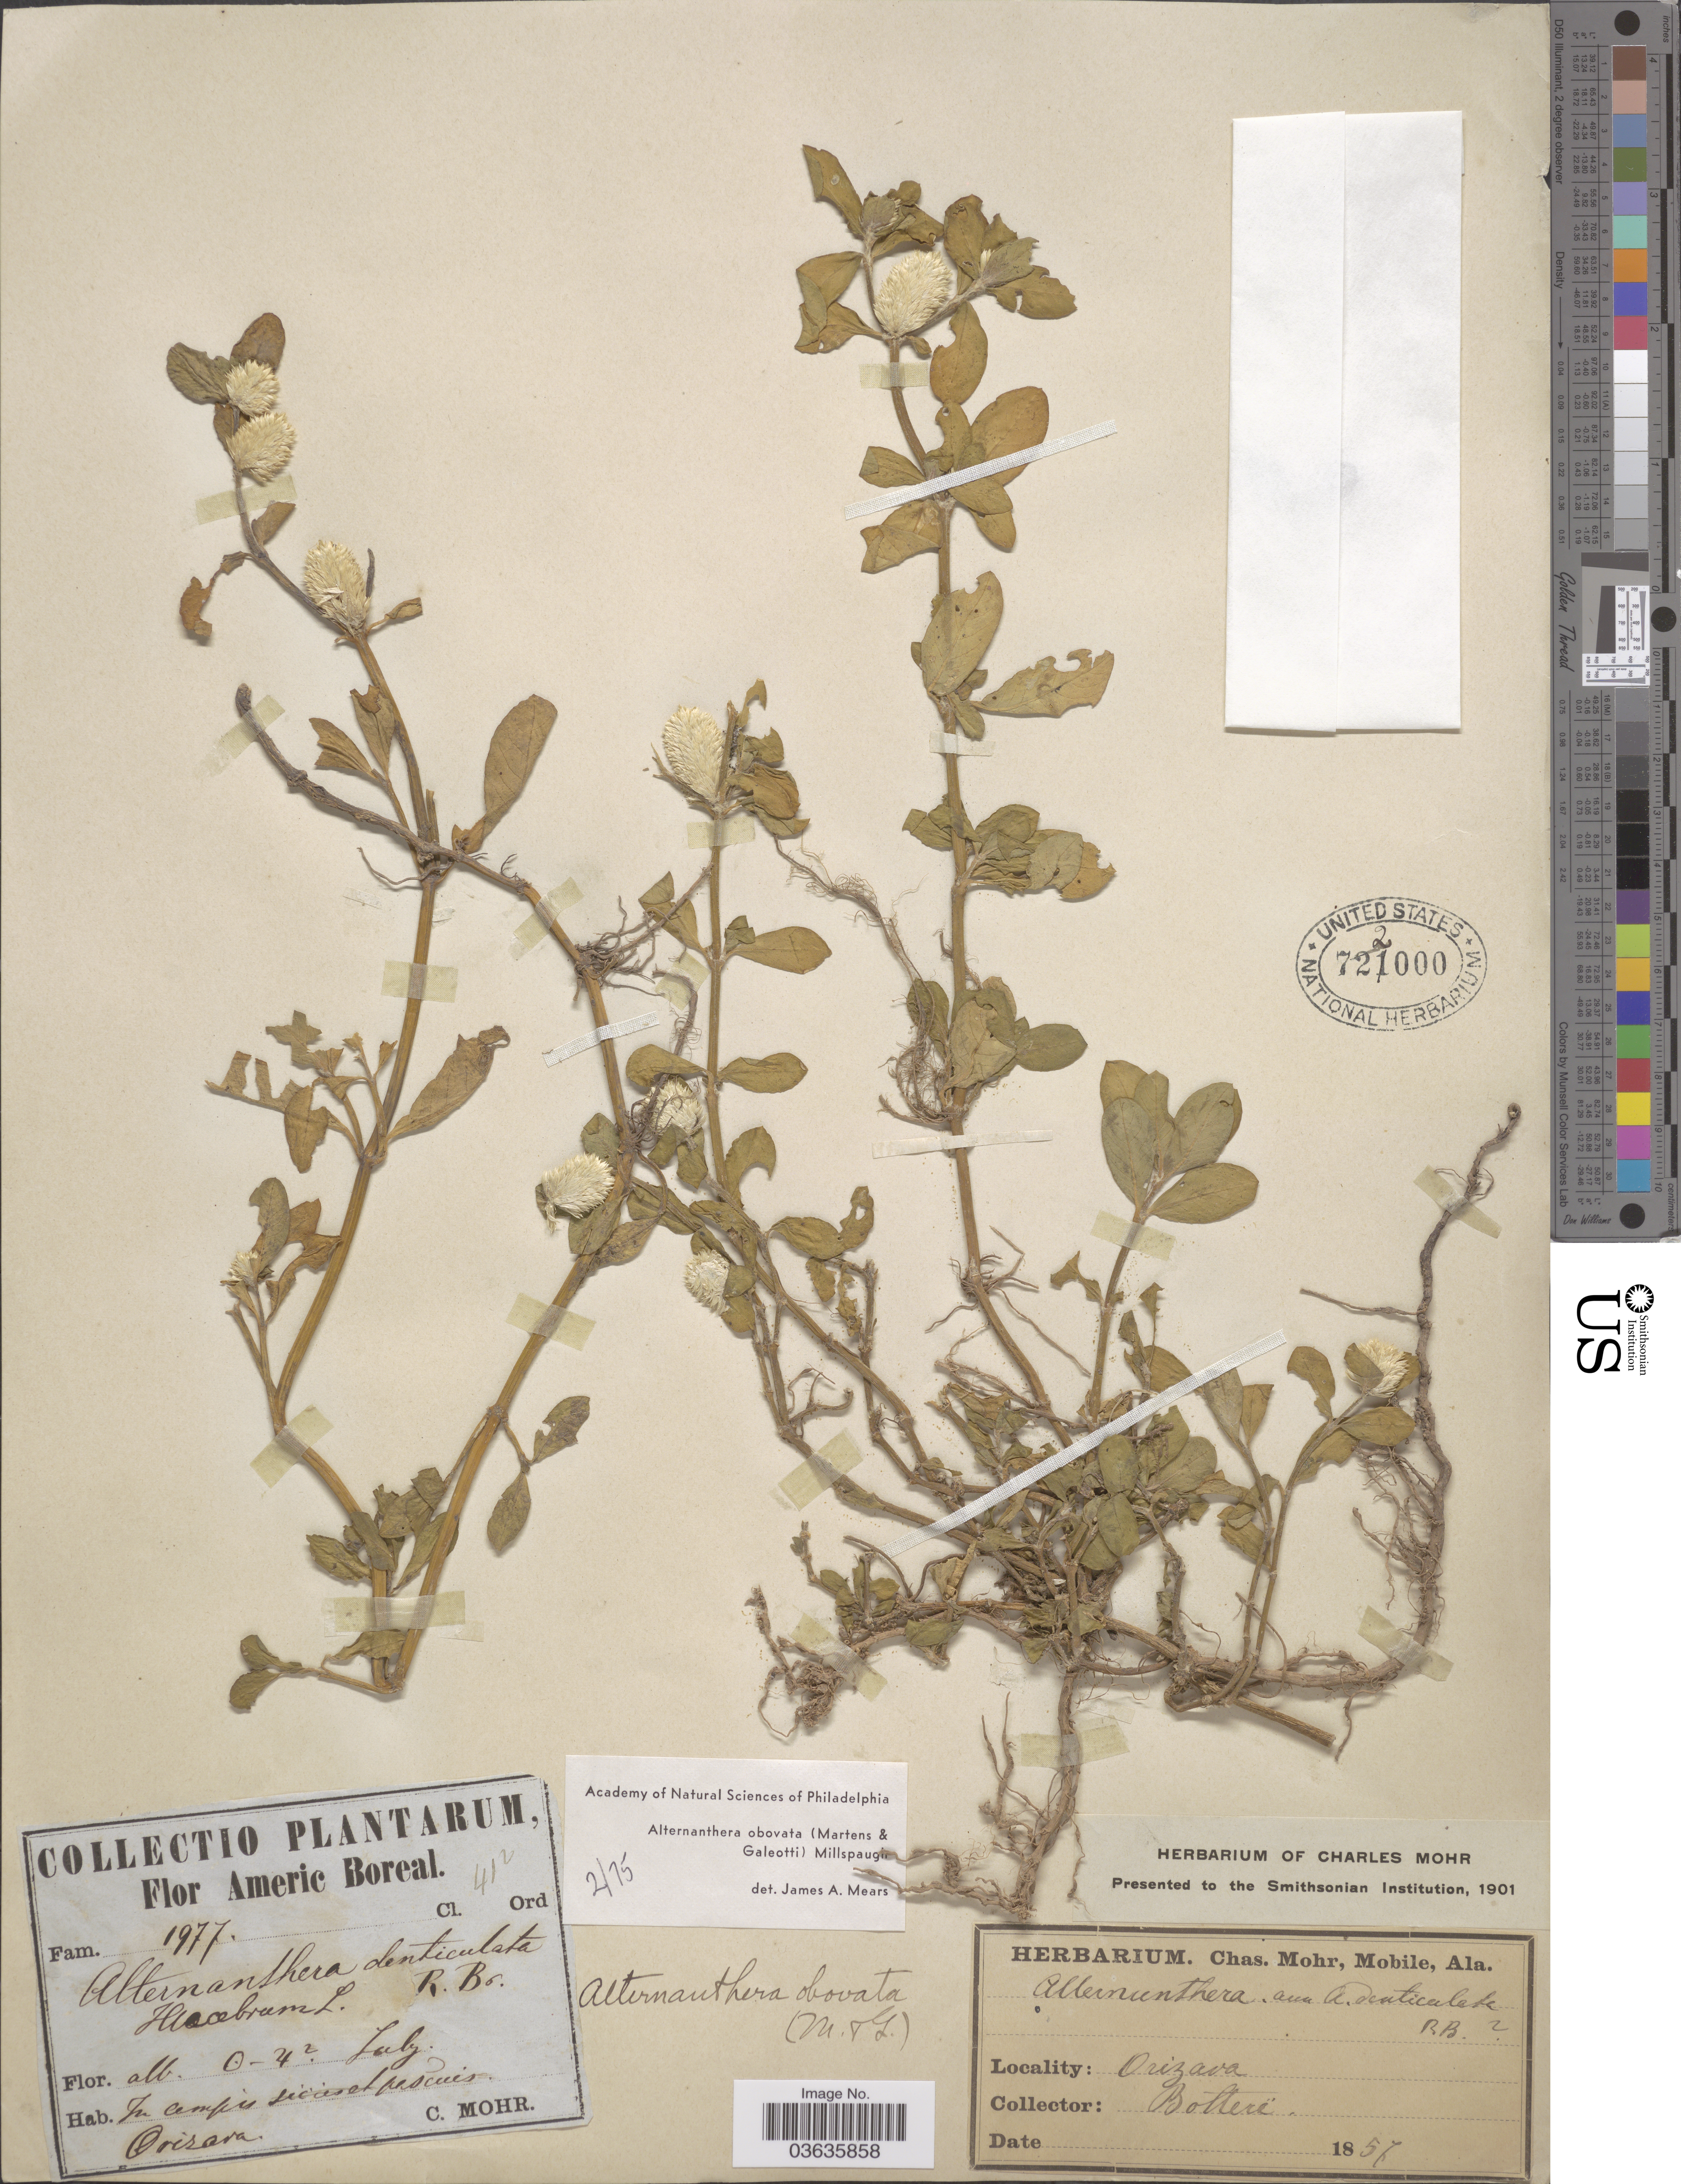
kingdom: Plantae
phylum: Tracheophyta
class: Magnoliopsida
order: Caryophyllales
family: Amaranthaceae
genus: Alternanthera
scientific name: Alternanthera obovata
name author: (M. Martens) Millsp.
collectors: -. Botteri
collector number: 1977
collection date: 1857-07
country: Mexico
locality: Americ Boreal. Orizava.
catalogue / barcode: US 722000